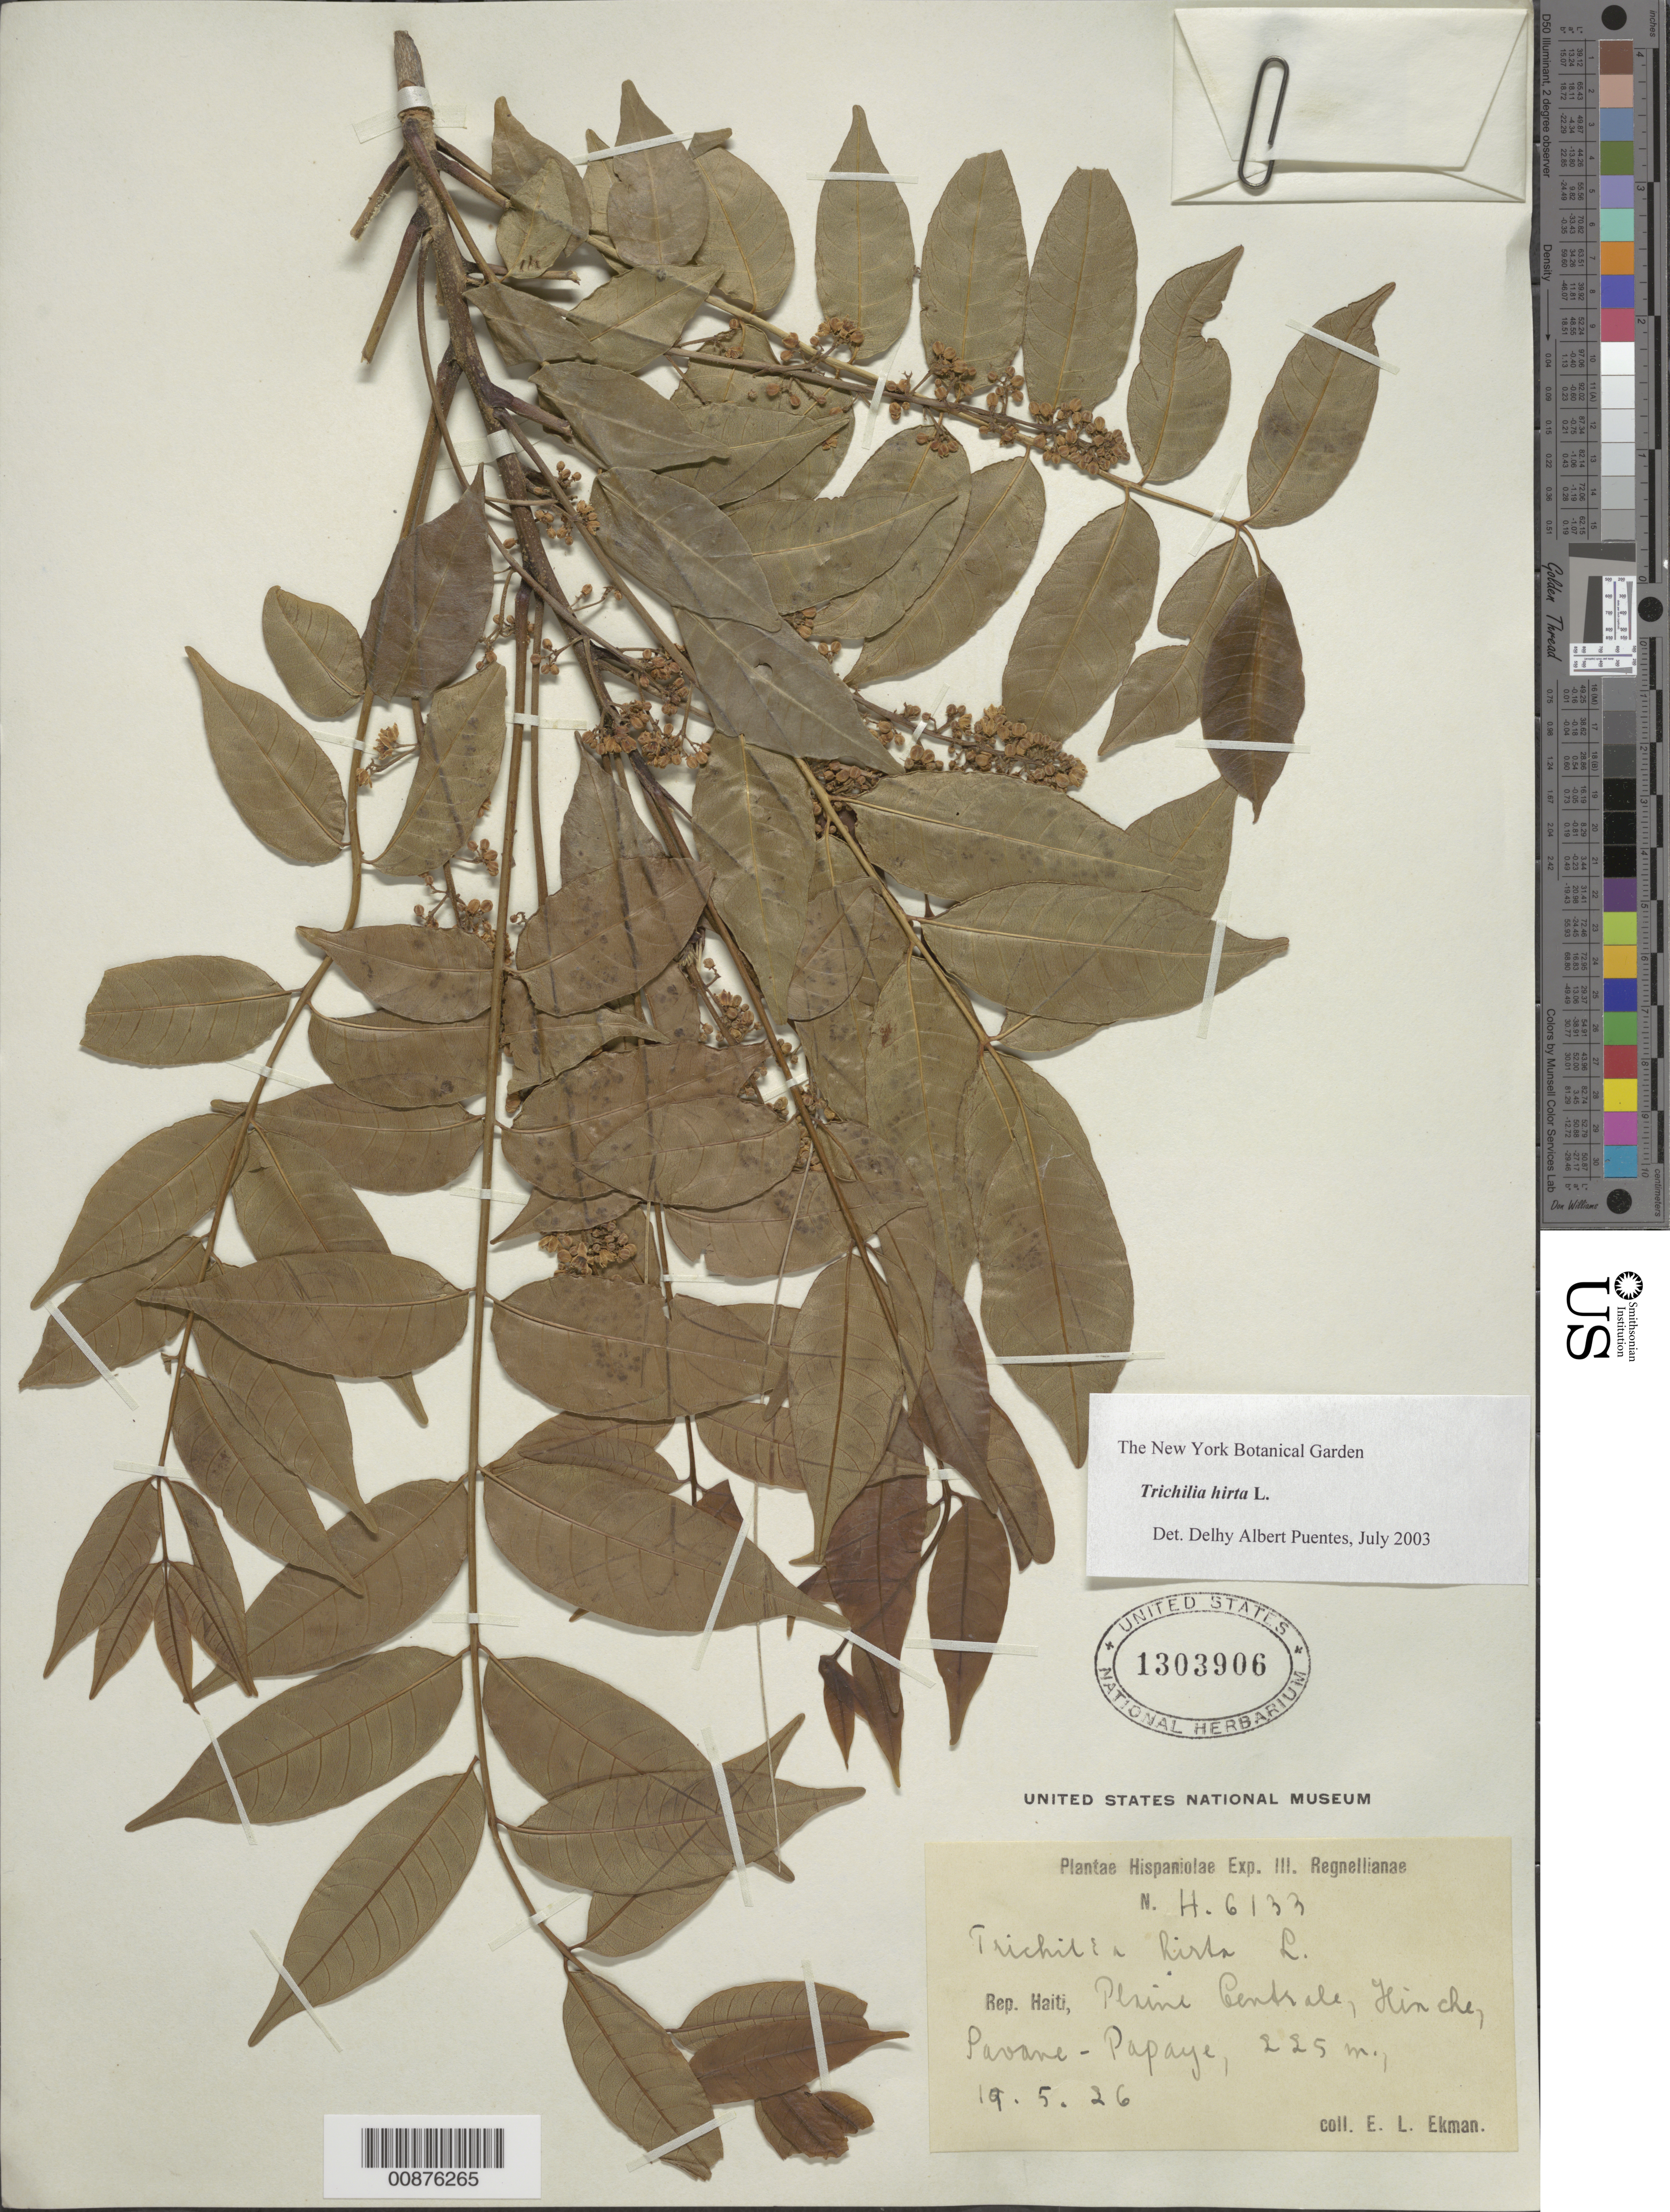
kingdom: Plantae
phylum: Tracheophyta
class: Magnoliopsida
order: Sapindales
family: Meliaceae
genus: Trichilia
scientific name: Trichilia hirta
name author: L.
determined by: Puentes, D. A.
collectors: E. L. Ekman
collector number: H 6133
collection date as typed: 19 May 1926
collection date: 1926-05-19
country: Haiti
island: Hispaniola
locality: Plaine Centrale, Hinche, Savane Papaye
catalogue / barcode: US 1303906